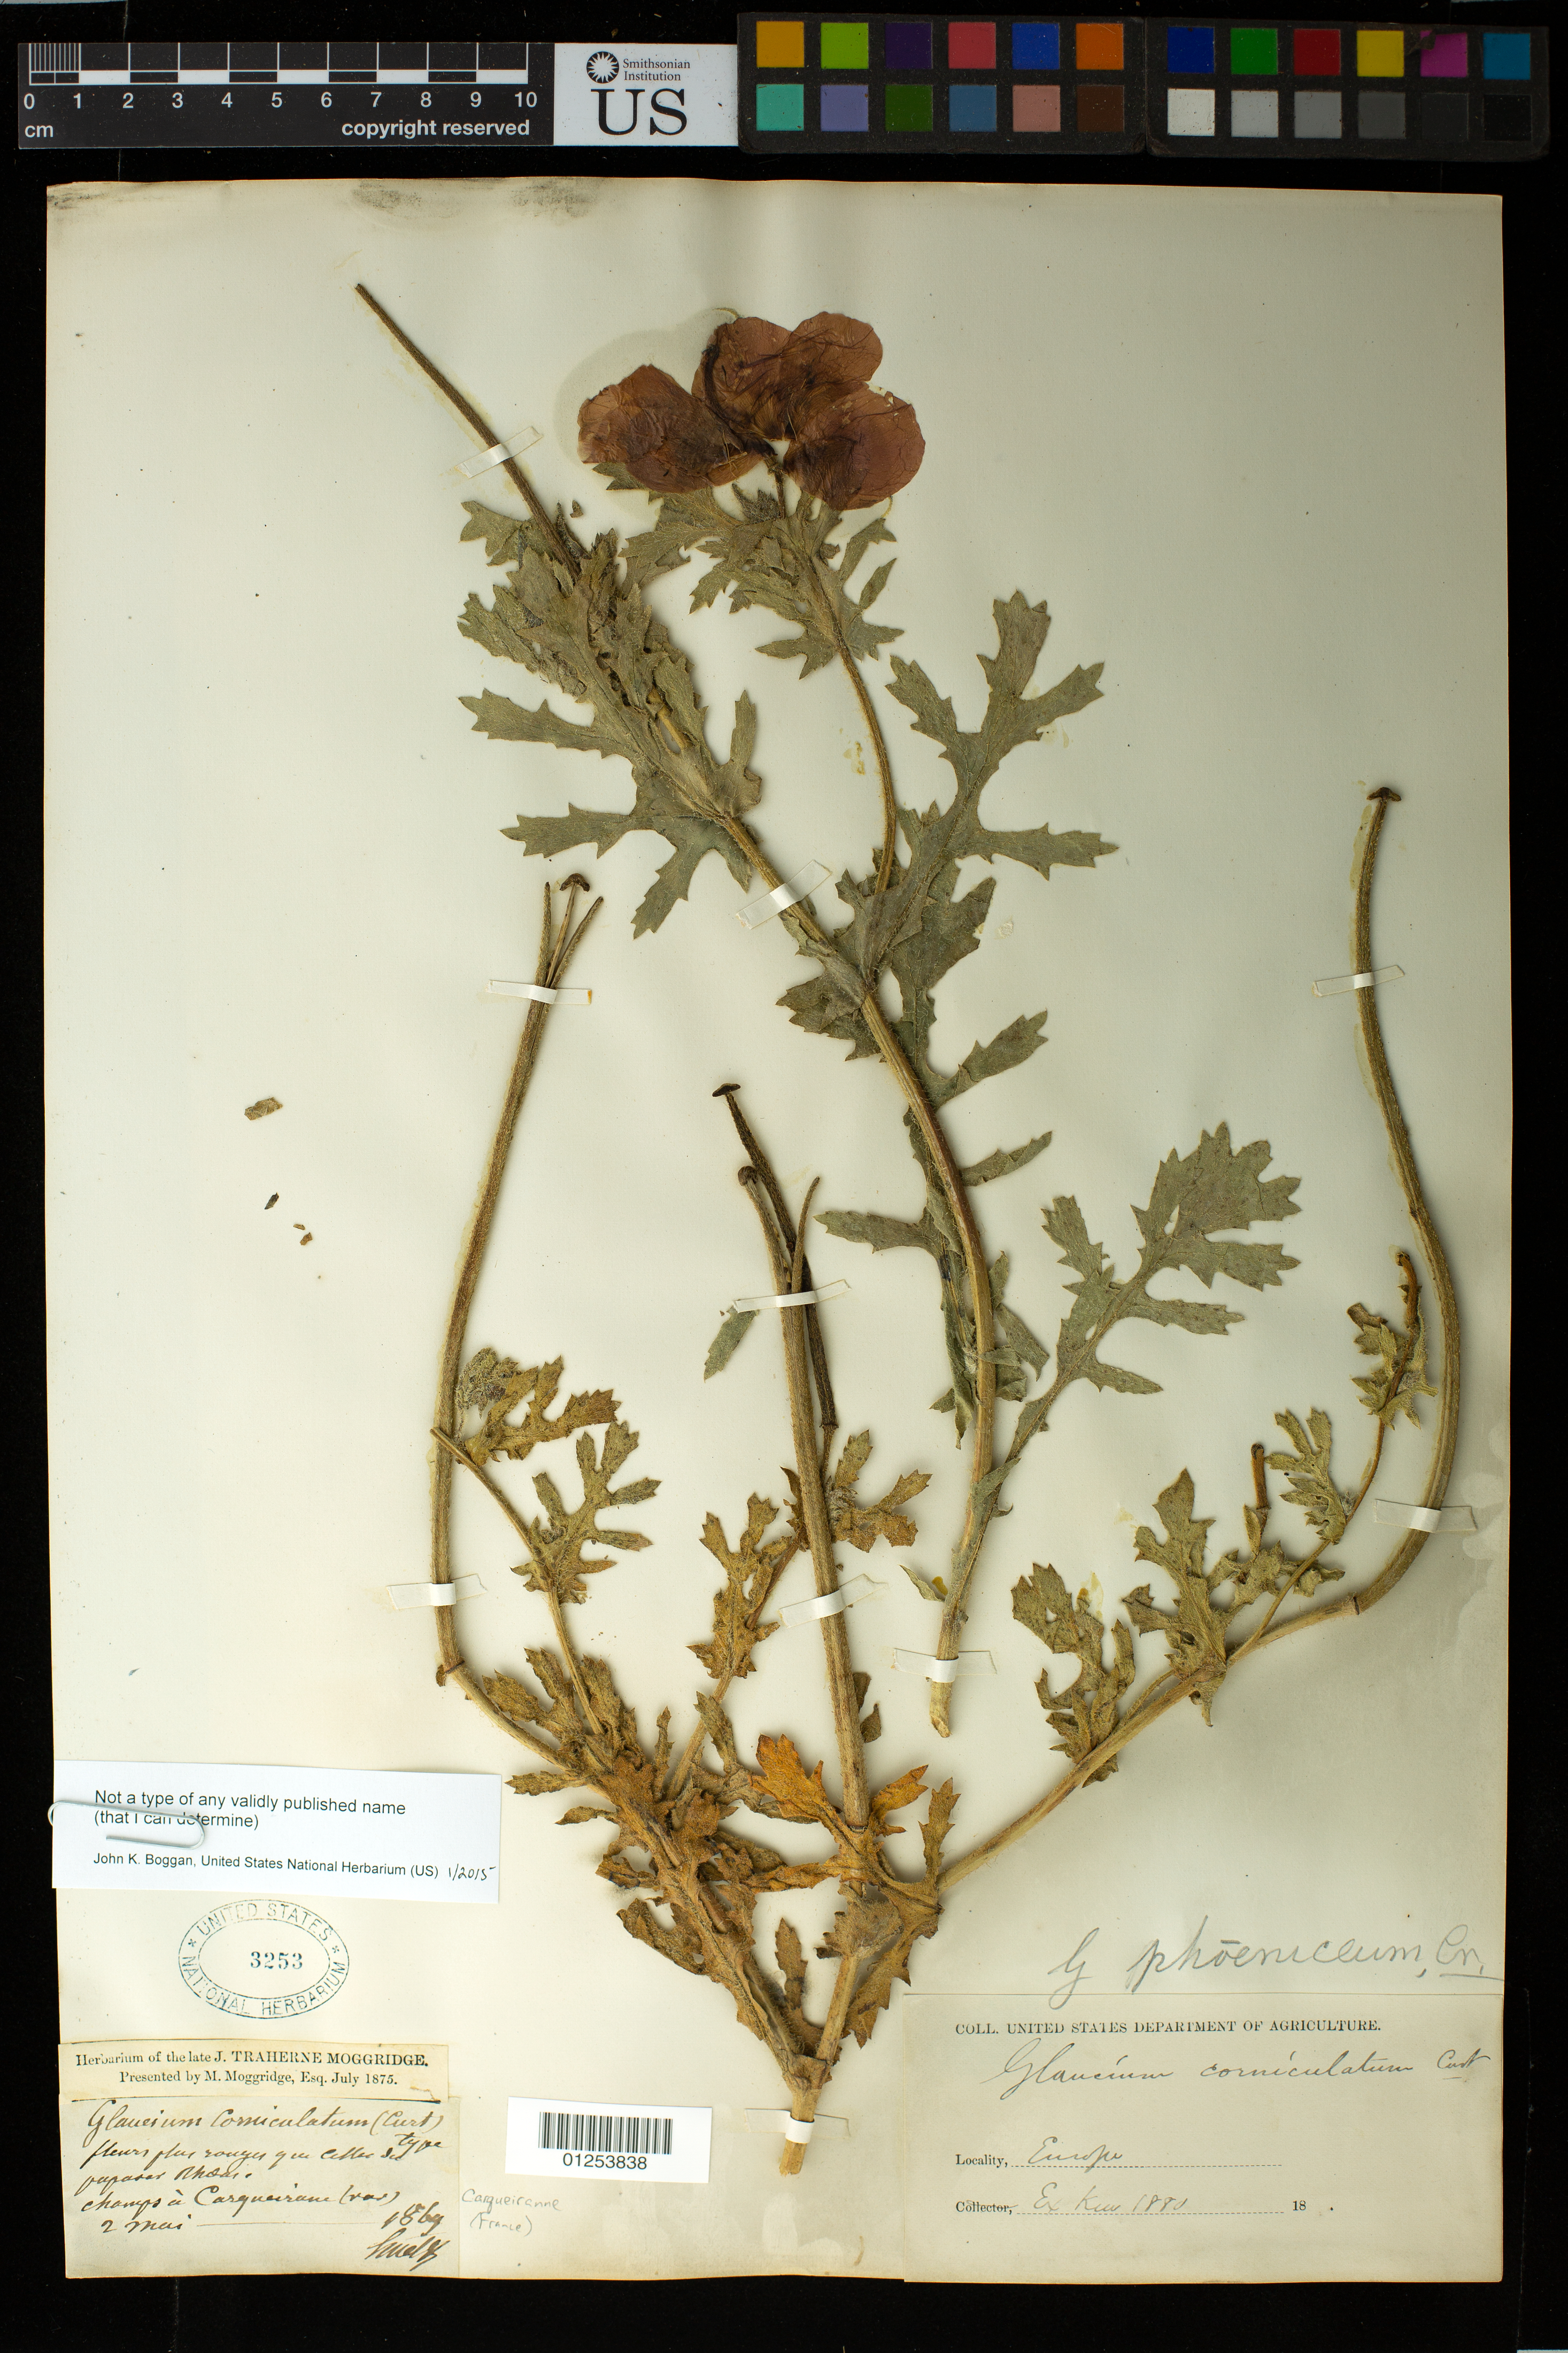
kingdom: Plantae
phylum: Tracheophyta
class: Magnoliopsida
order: Ranunculales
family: Papaveraceae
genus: Glaucium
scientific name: Glaucium phoeniceum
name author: Crantz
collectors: ex Kew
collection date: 1880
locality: Europe.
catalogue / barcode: US 3253